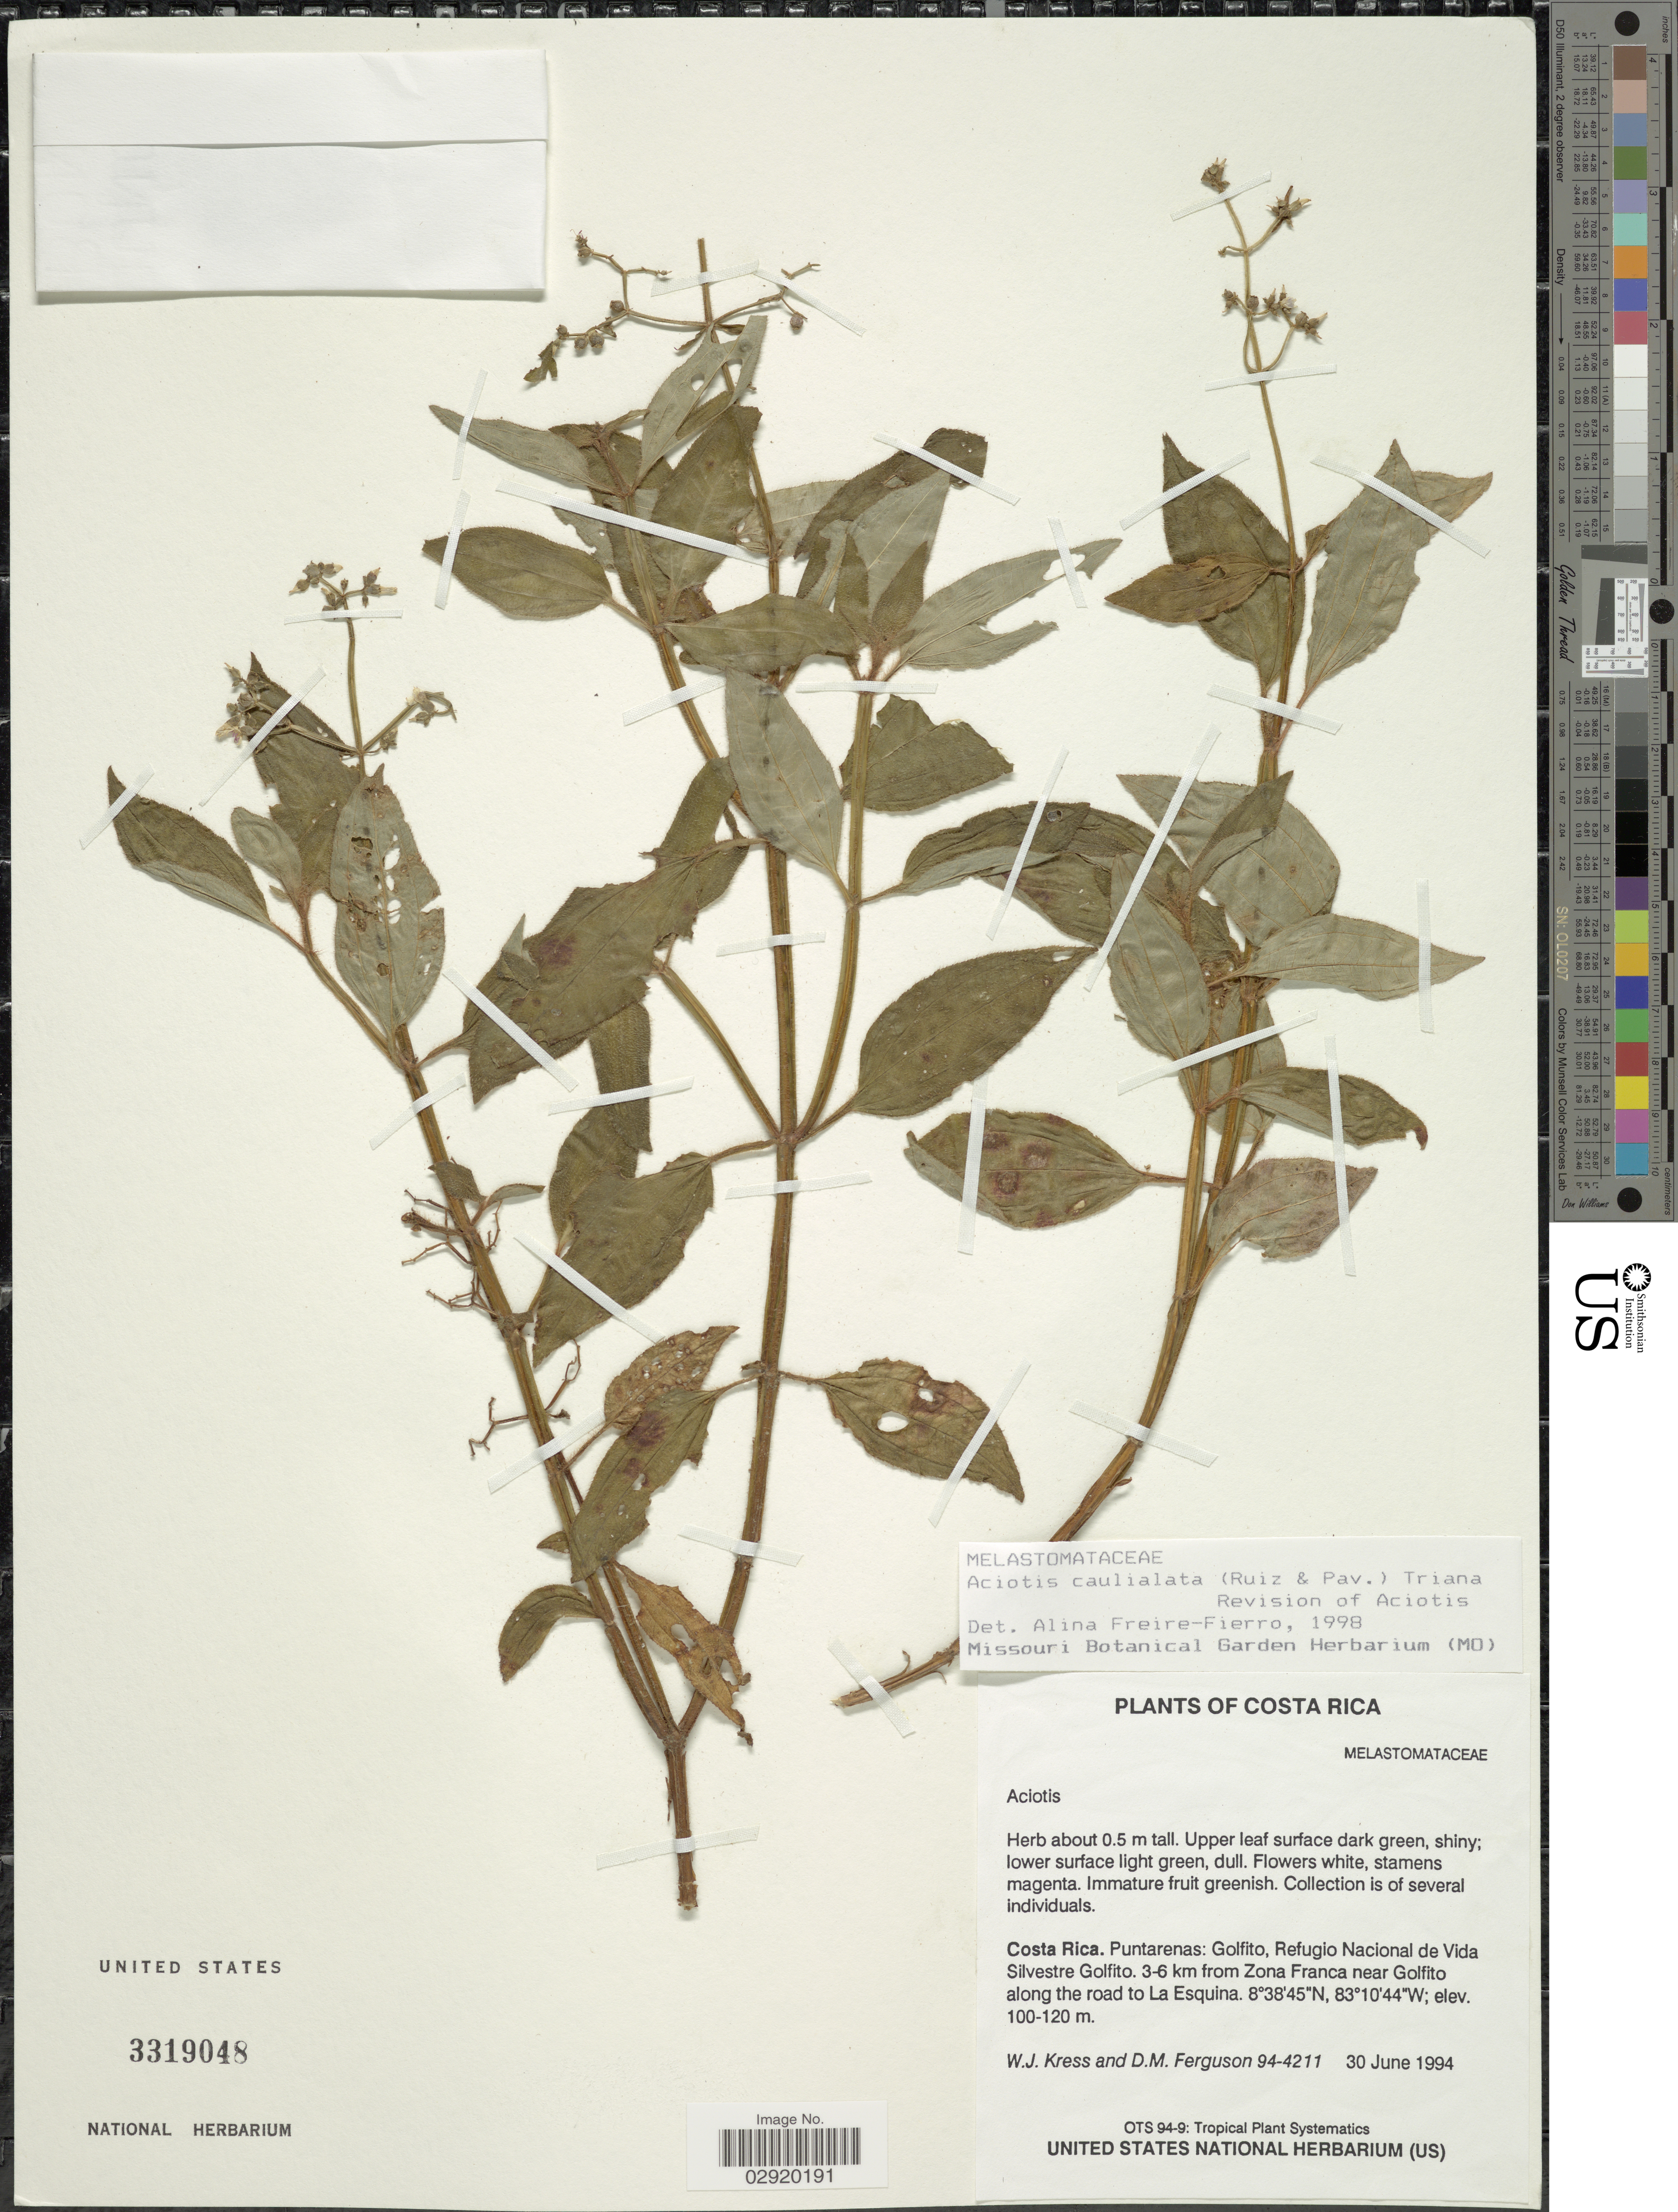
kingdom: Plantae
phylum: Tracheophyta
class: Magnoliopsida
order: Myrtales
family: Melastomataceae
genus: Aciotis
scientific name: Aciotis rubricaulis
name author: (Mart. ex DC.) Triana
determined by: Nunes da Silva, Diego, (RB), Jardim Botanico do Rio de Janeiro - Herbario (BRAZIL)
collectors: W. J. Kress & D. M. Ferguson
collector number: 94-4211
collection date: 1994-06-30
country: Costa Rica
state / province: Puntarenas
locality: Golfito, Refugio Nacional de Vida Sivestre Golfito. 3-6 km from Zona Franca near Golfito along the road to La Esquina.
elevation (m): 100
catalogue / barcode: US 3319048